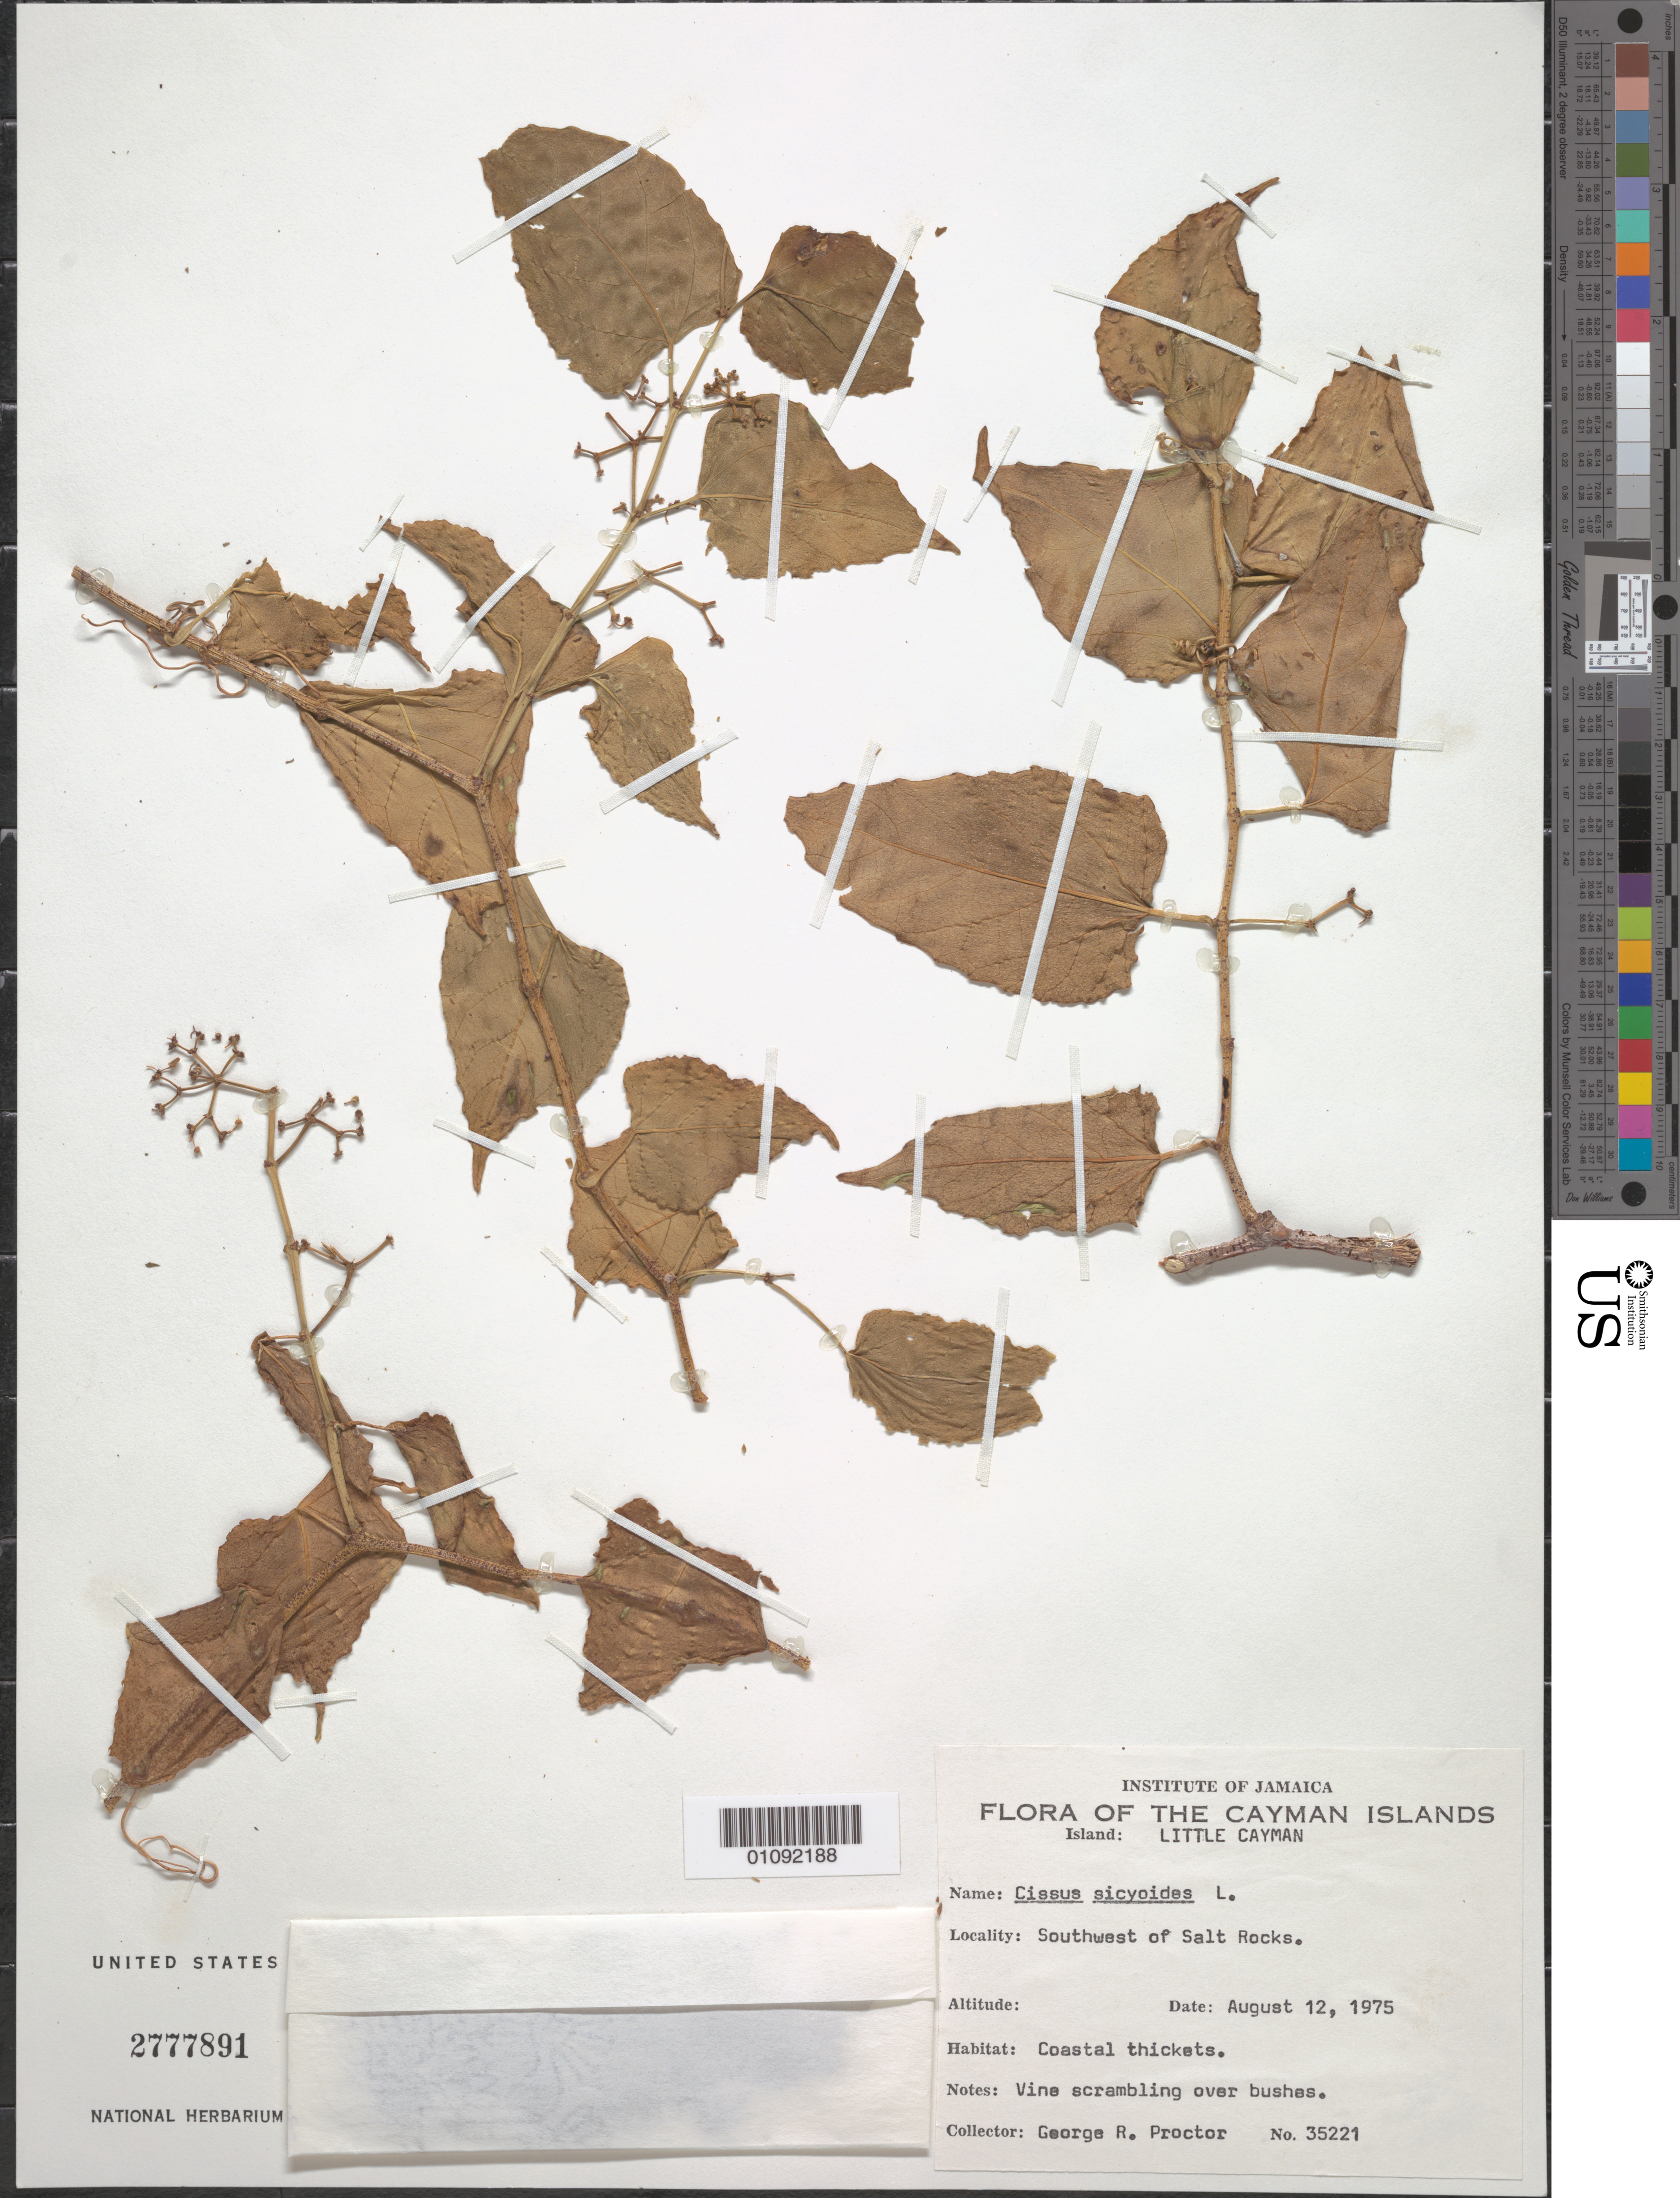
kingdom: Plantae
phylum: Tracheophyta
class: Magnoliopsida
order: Vitales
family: Vitaceae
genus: Cissus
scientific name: Cissus verticillata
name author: (L.) Nicolson & C.E. Jarvis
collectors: G. R. Proctor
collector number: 35221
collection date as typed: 12 Aug 1975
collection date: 1975-08-12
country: Cayman Islands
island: Little Cayman I.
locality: SW of Salt Rocks.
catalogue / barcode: US 2777891